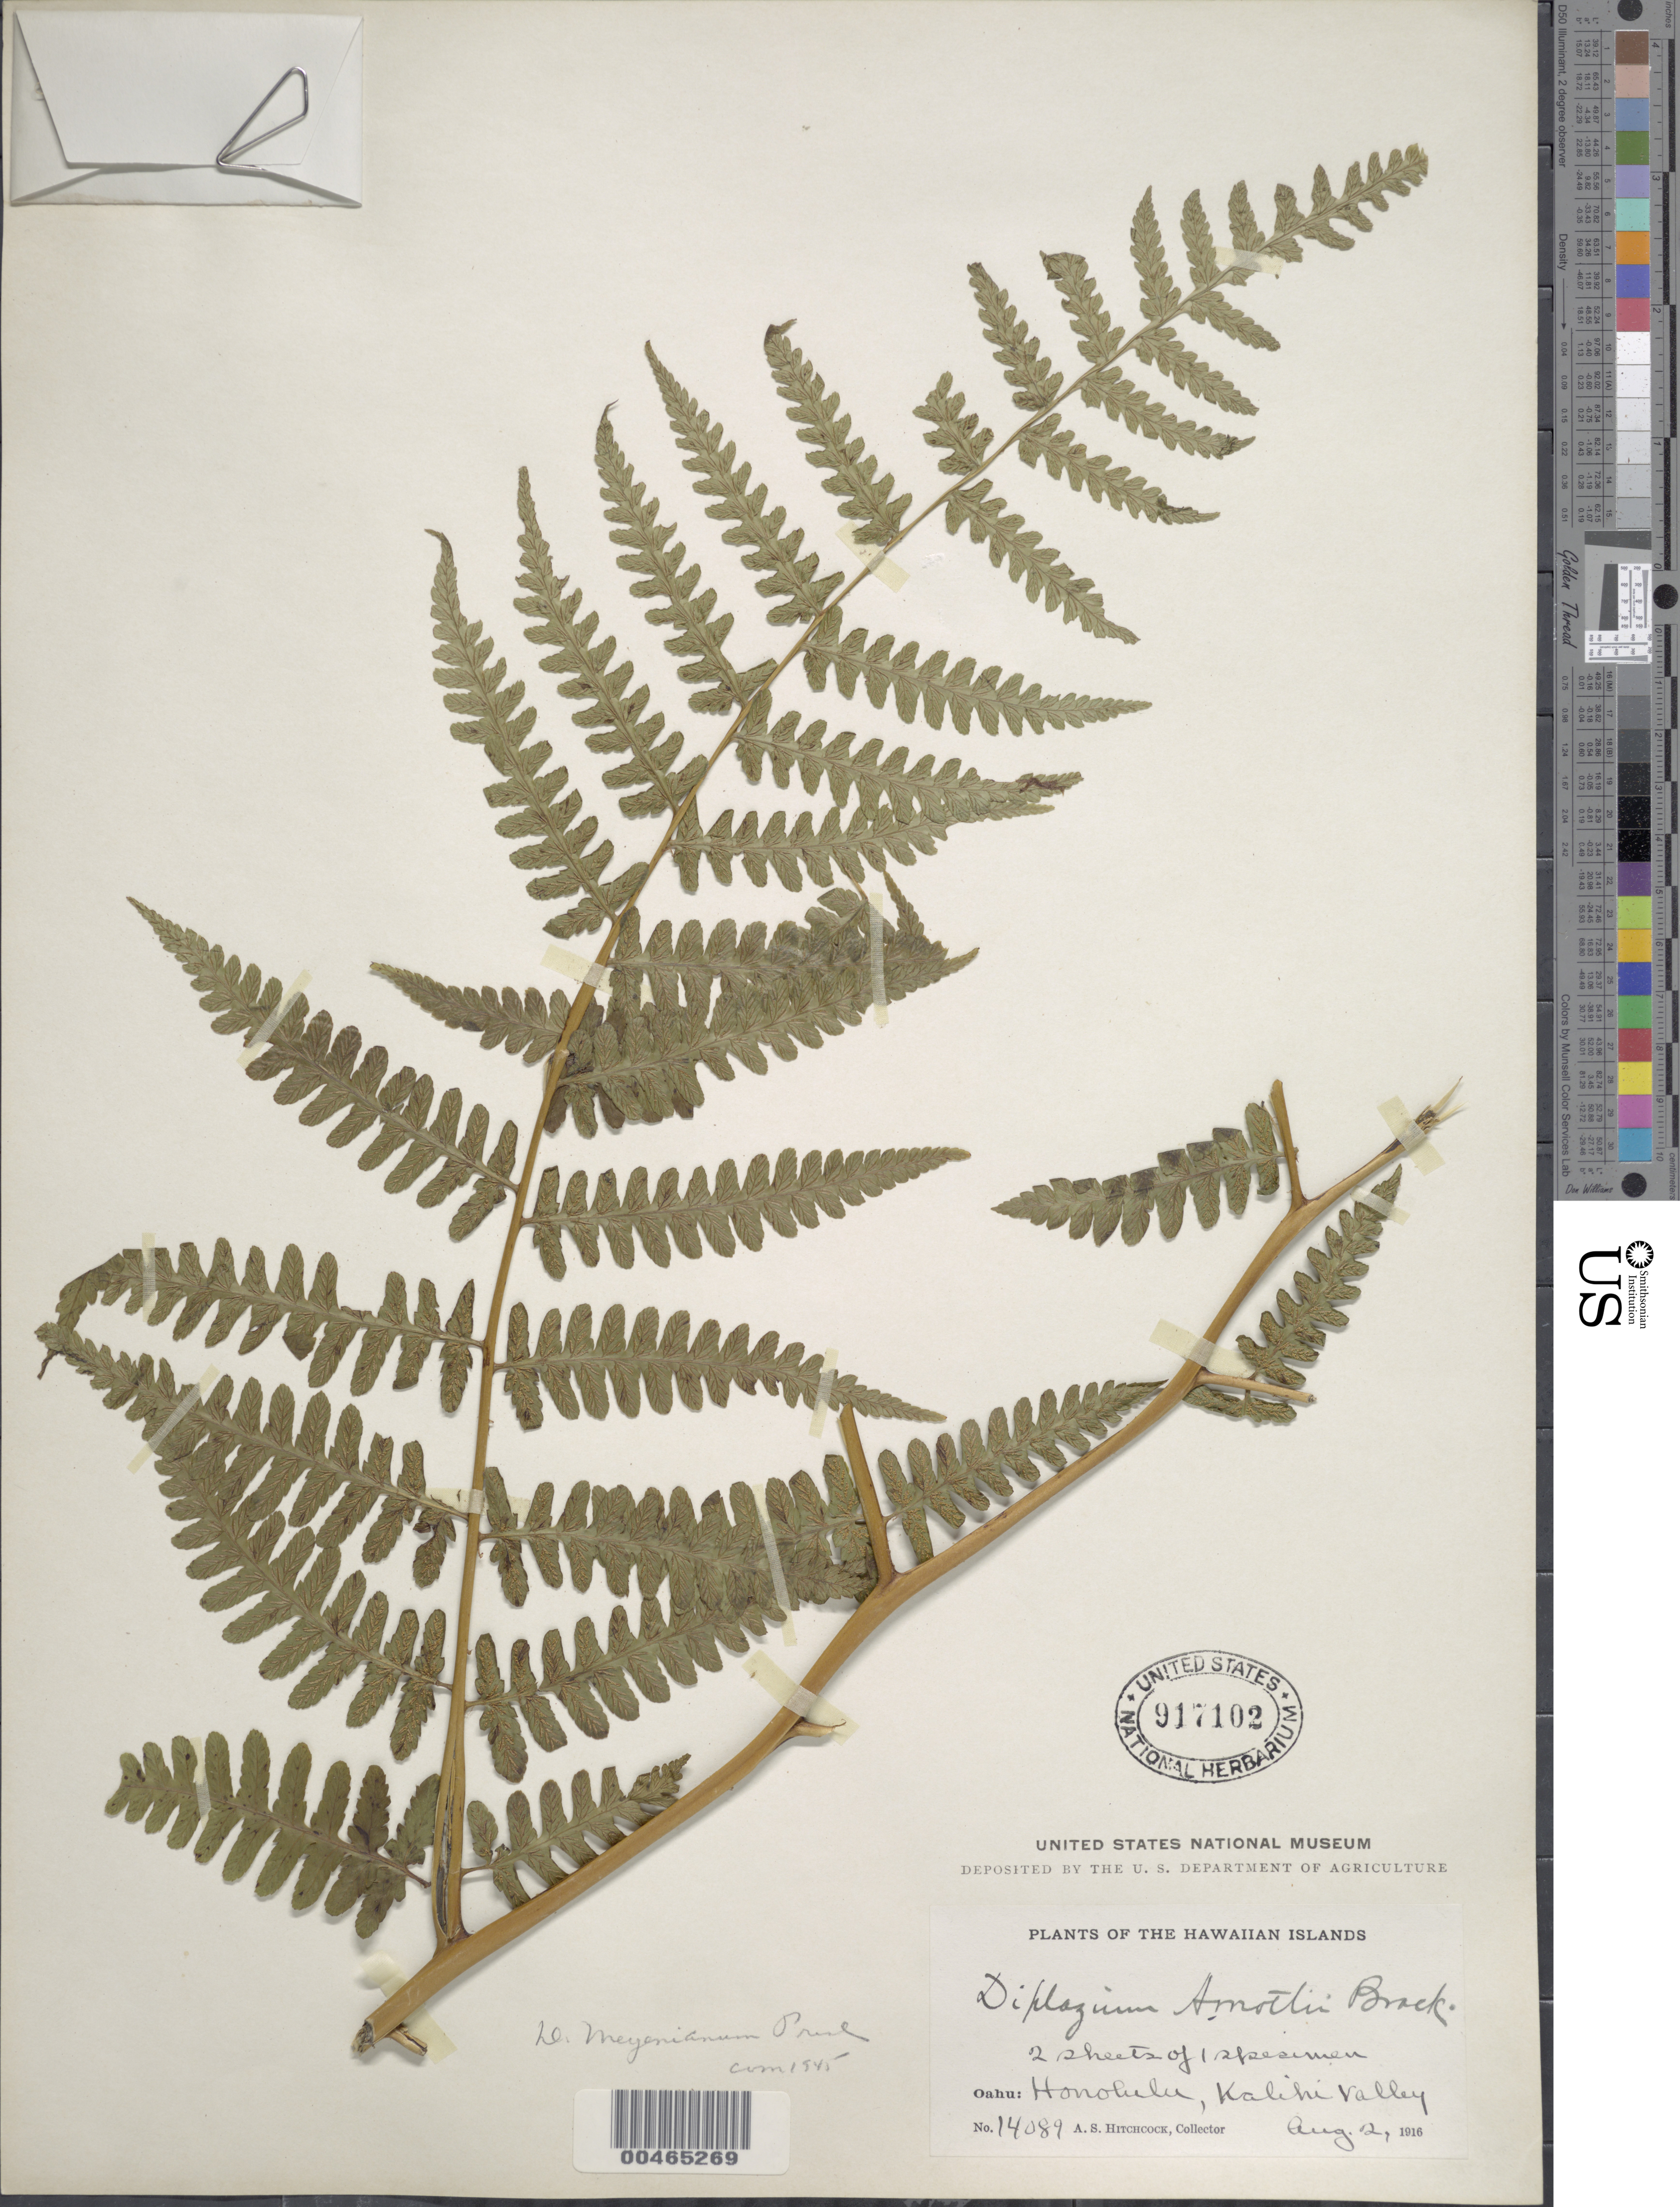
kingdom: Plantae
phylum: Tracheophyta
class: Polypodiopsida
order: Polypodiales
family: Athyriaceae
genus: Diplazium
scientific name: Diplazium arnottii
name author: Brack.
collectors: A. S. Hitchcock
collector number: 14089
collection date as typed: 2 Aug 1916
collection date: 1916-08-02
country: United States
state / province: Hawaii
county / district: Honolulu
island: Oahu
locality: Honolulu, Kalihi Valley, Oahu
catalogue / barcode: US 917102